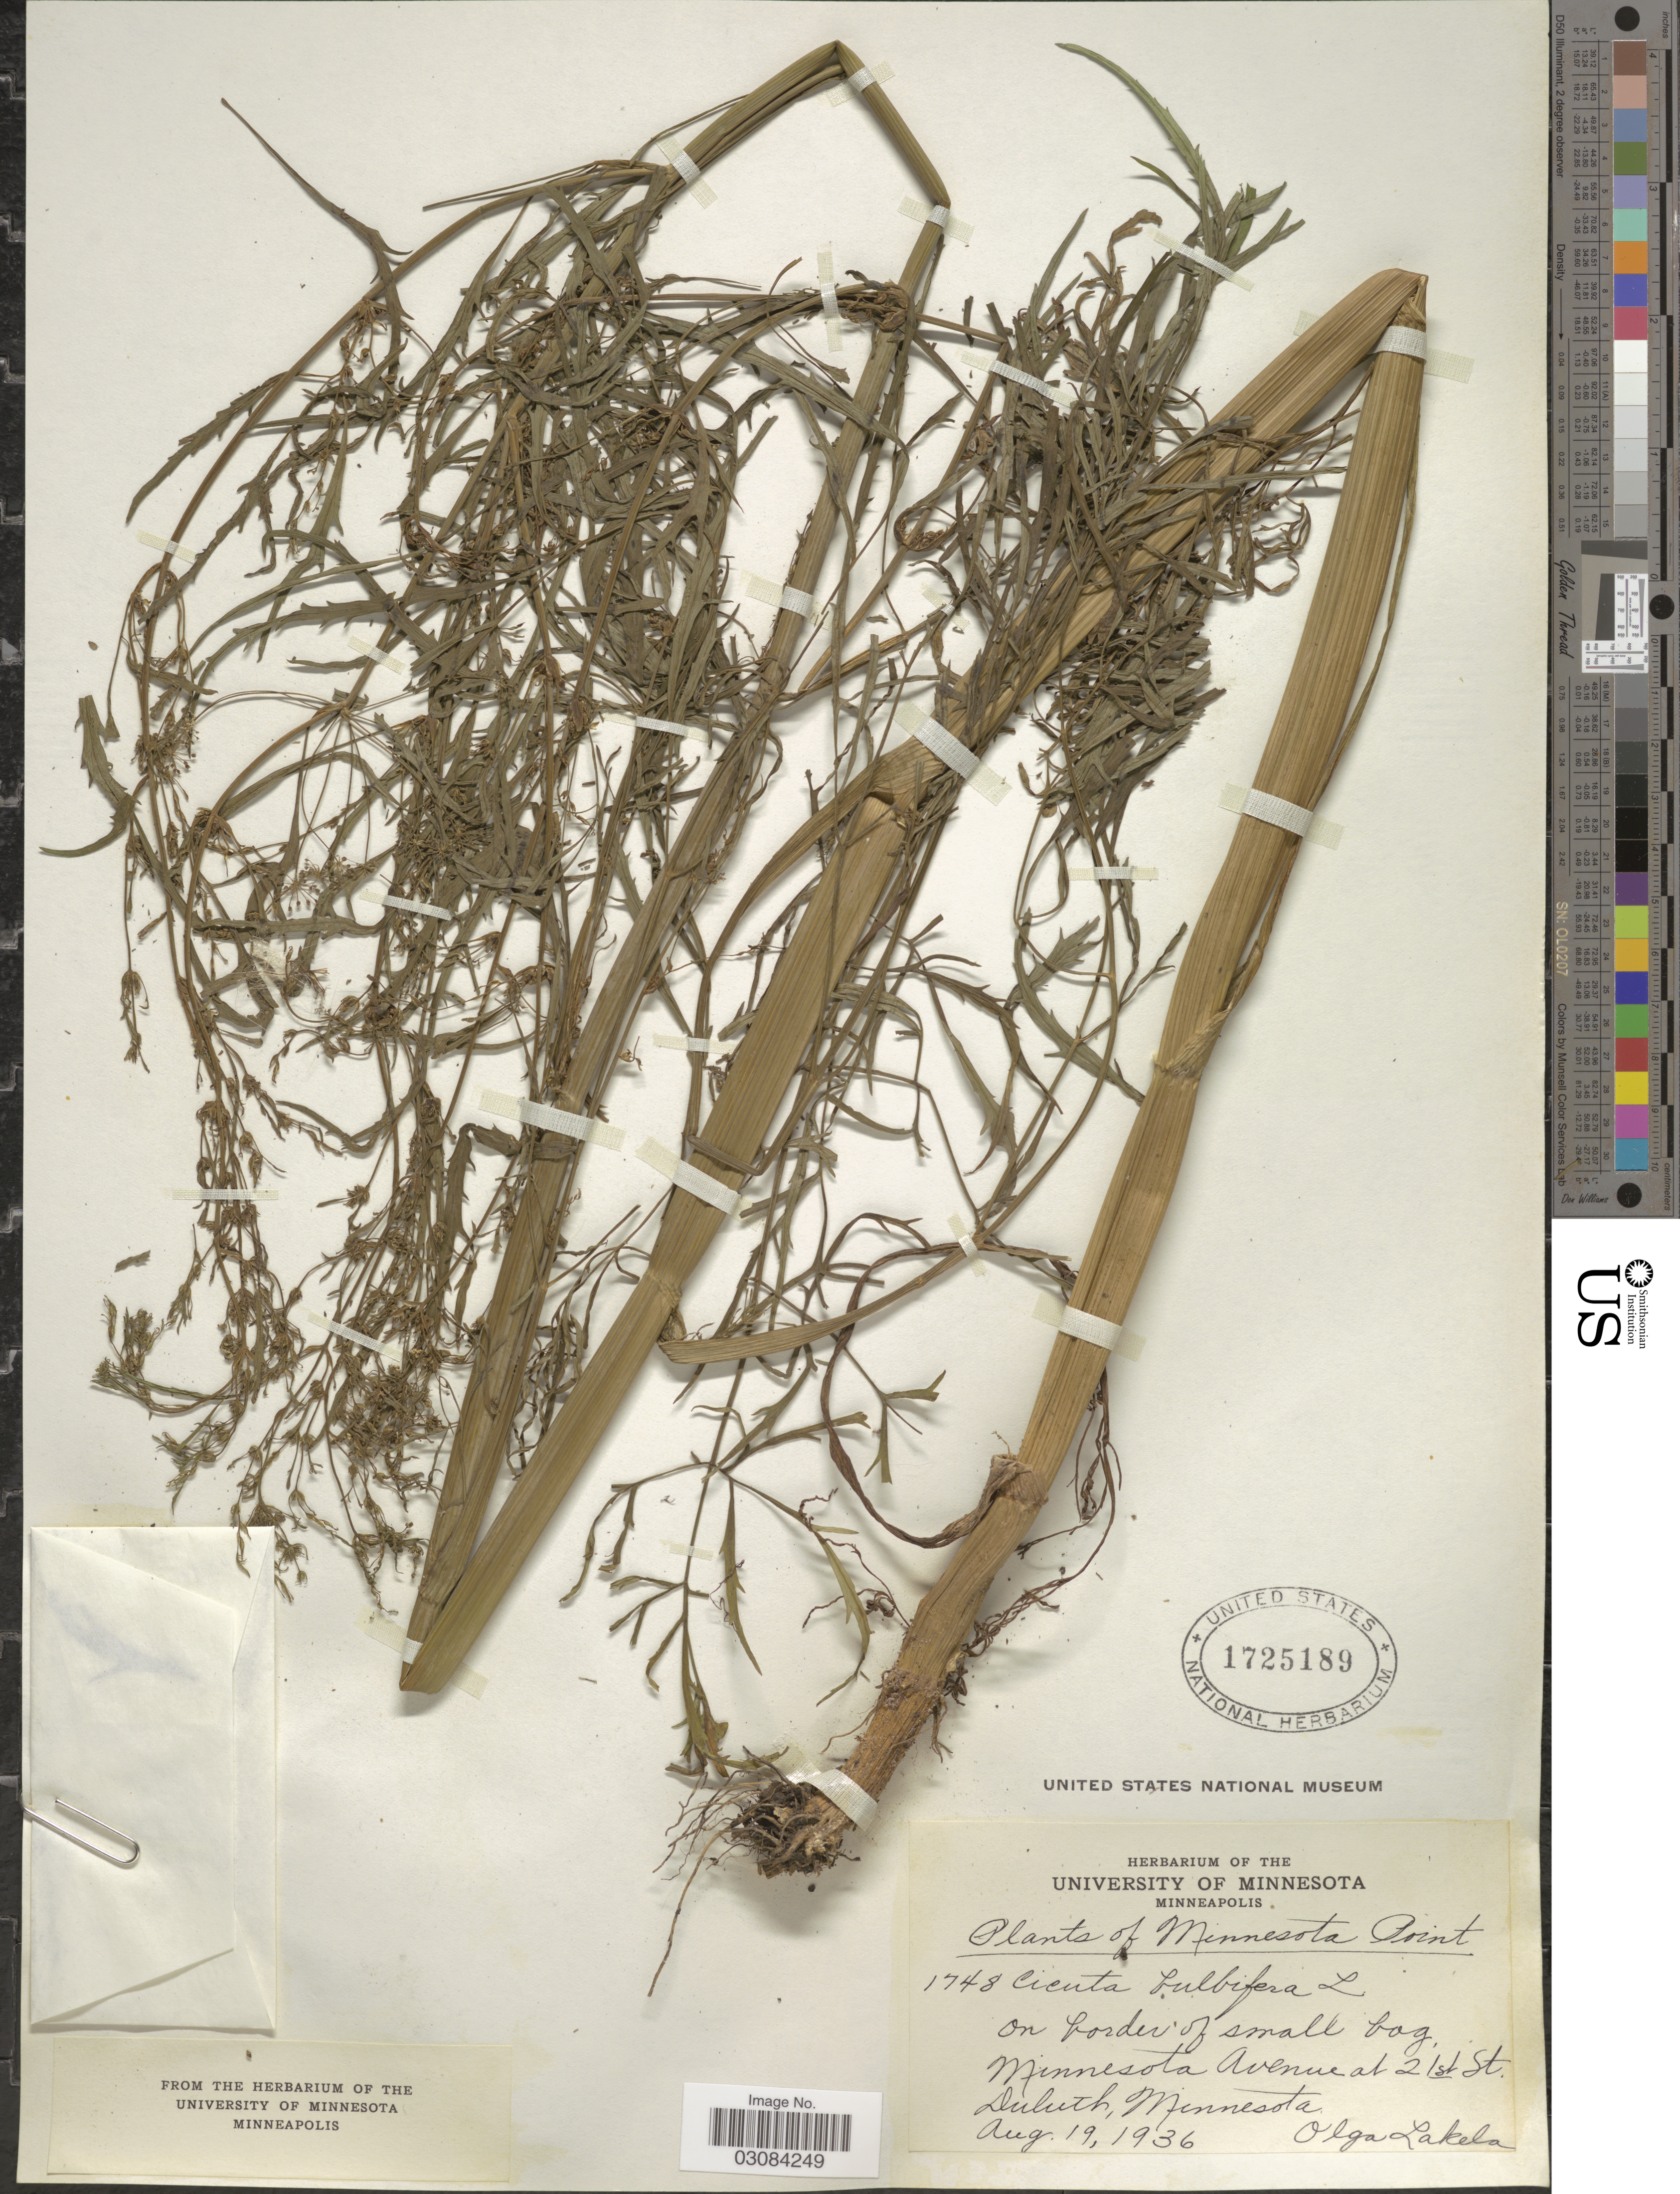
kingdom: Plantae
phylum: Tracheophyta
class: Magnoliopsida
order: Apiales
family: Apiaceae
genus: Cicuta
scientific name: Cicuta bulbifera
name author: L.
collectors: O. K. Lakela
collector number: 1748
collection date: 1936-08-19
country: United States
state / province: Minnesota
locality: Minnesota Point. On border of small bog, Minnesota Avenue at 21st St. Duluth.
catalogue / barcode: US 1725189